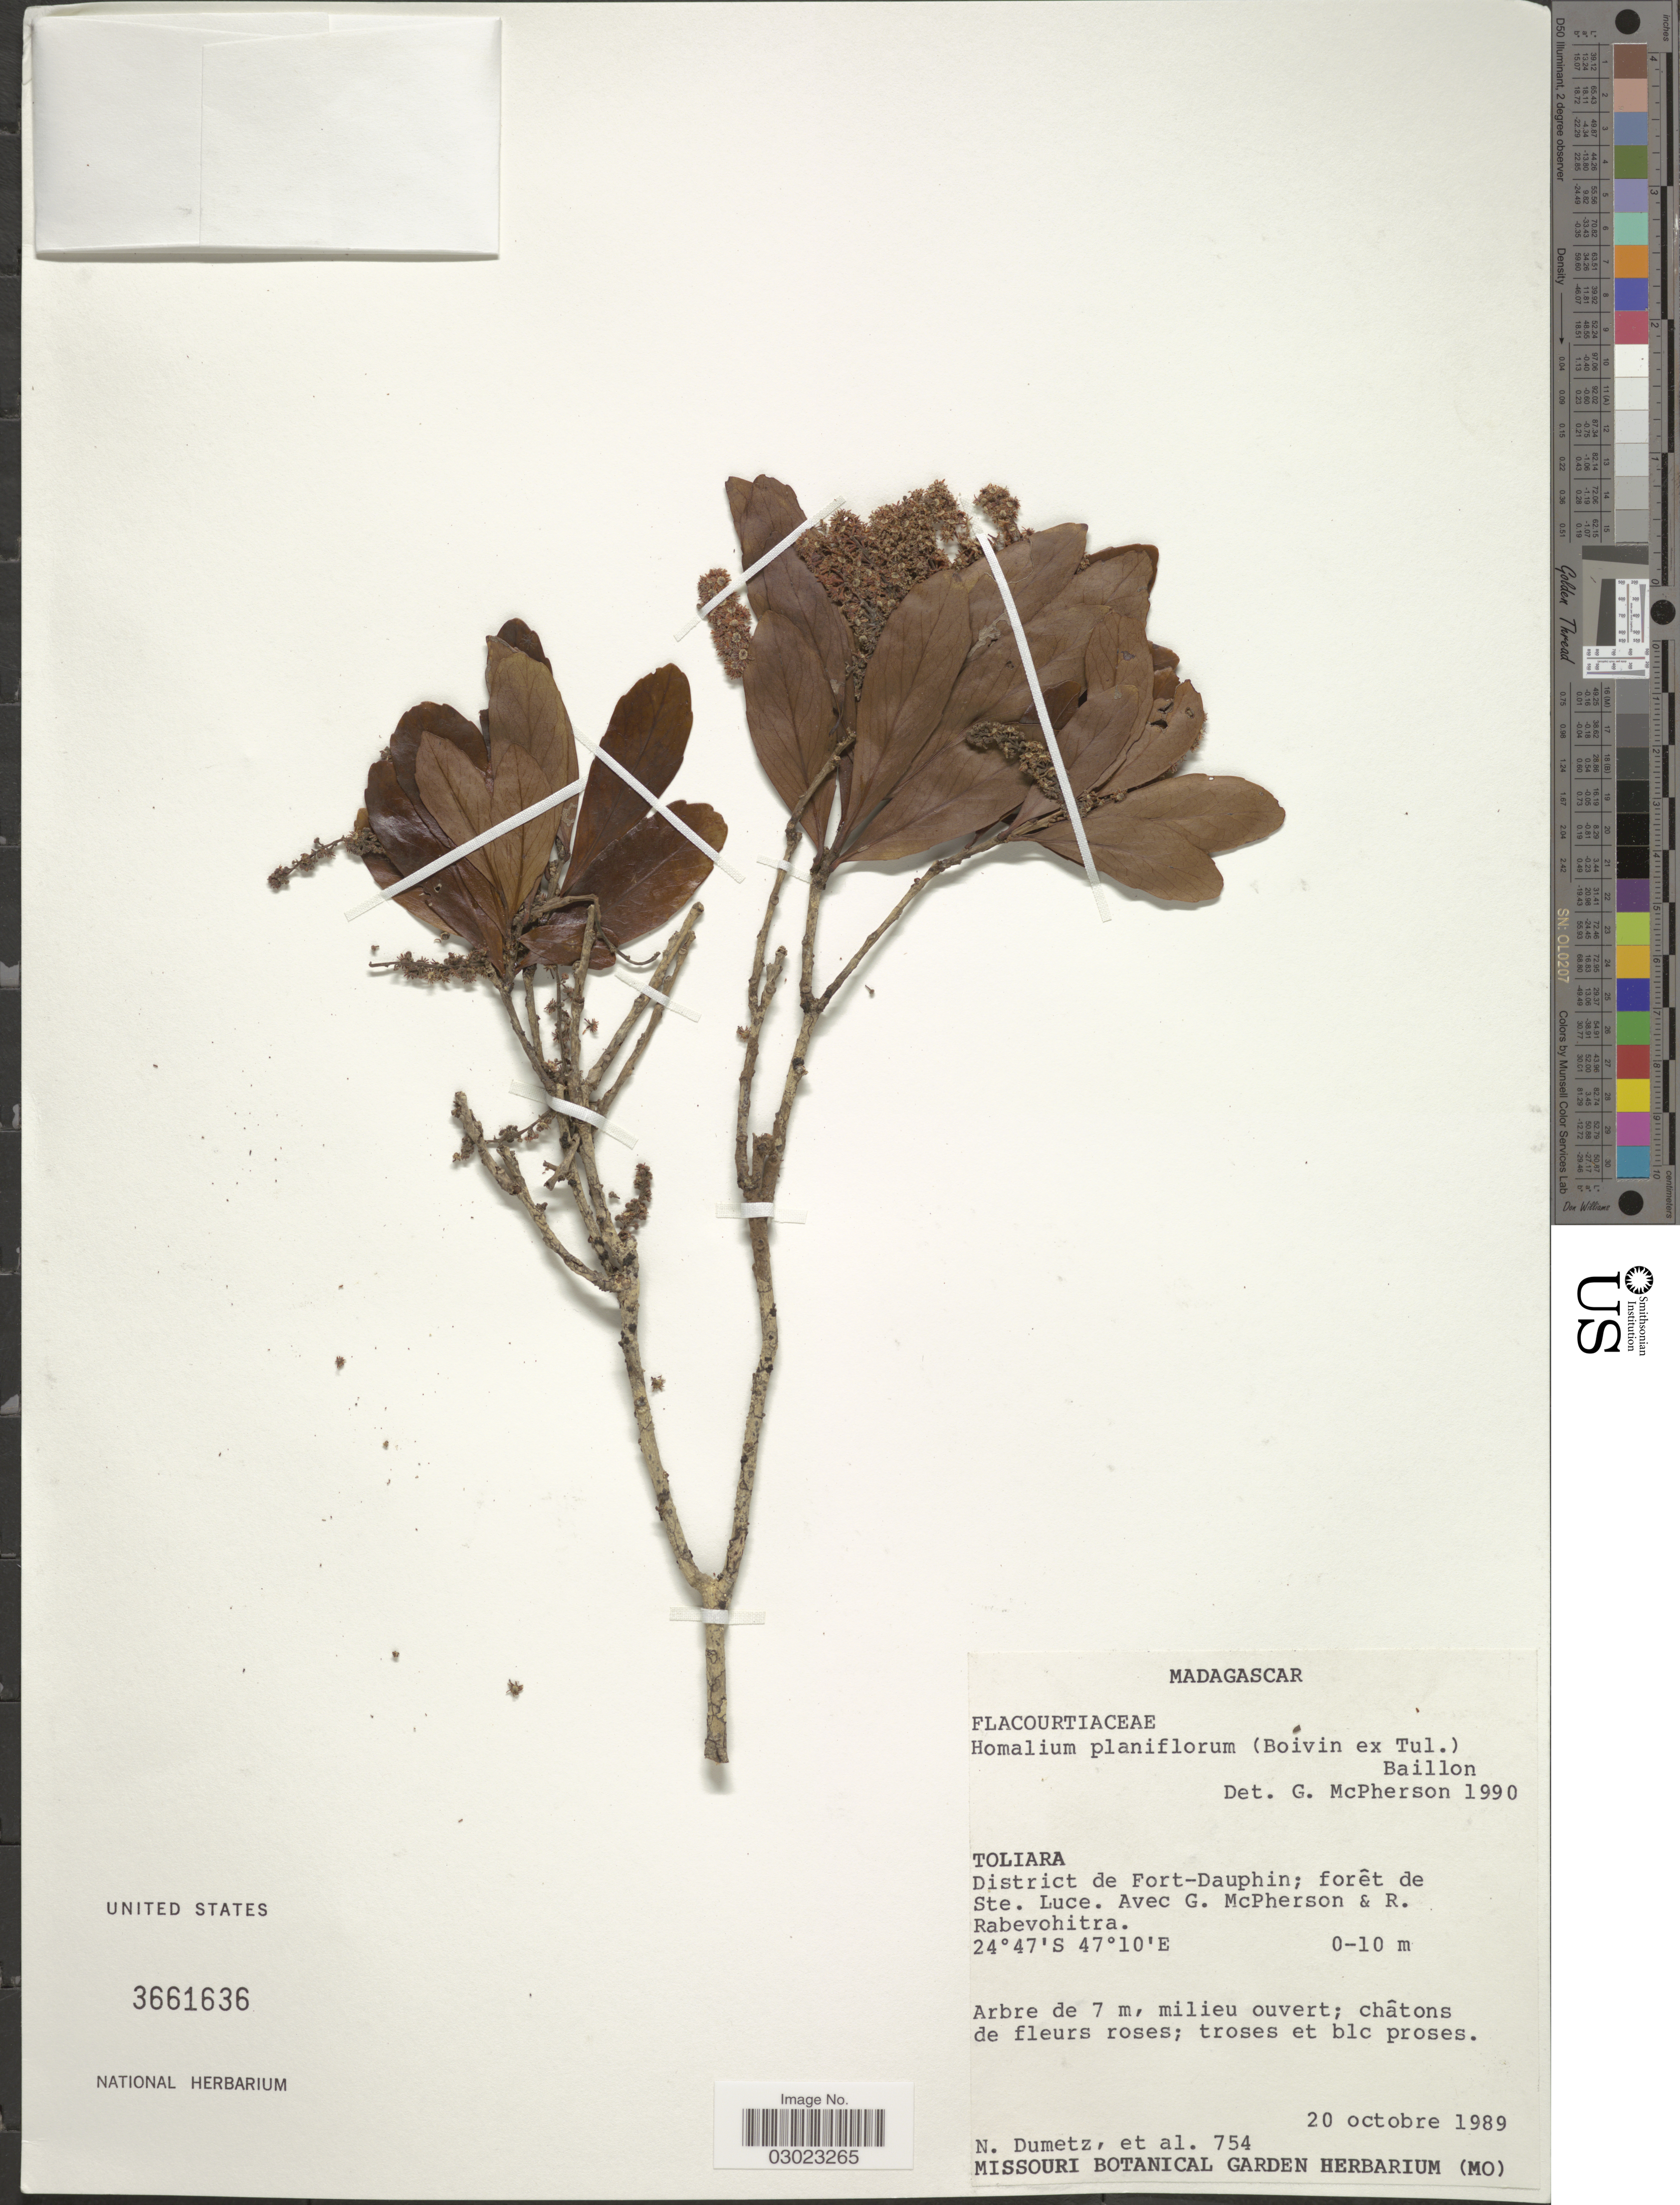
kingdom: Plantae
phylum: Tracheophyta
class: Magnoliopsida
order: Malpighiales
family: Salicaceae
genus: Homalium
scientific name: Homalium planiflorum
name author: (Boivin ex Tul.) Baill.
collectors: N. Dumetz, G. McPherson & R. Rabevohitra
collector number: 754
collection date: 1989-10-20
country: Madagascar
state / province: Anosy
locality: District de Fort-Dauphin; forêt de Ste. Luce.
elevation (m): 0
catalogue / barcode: US 3661636